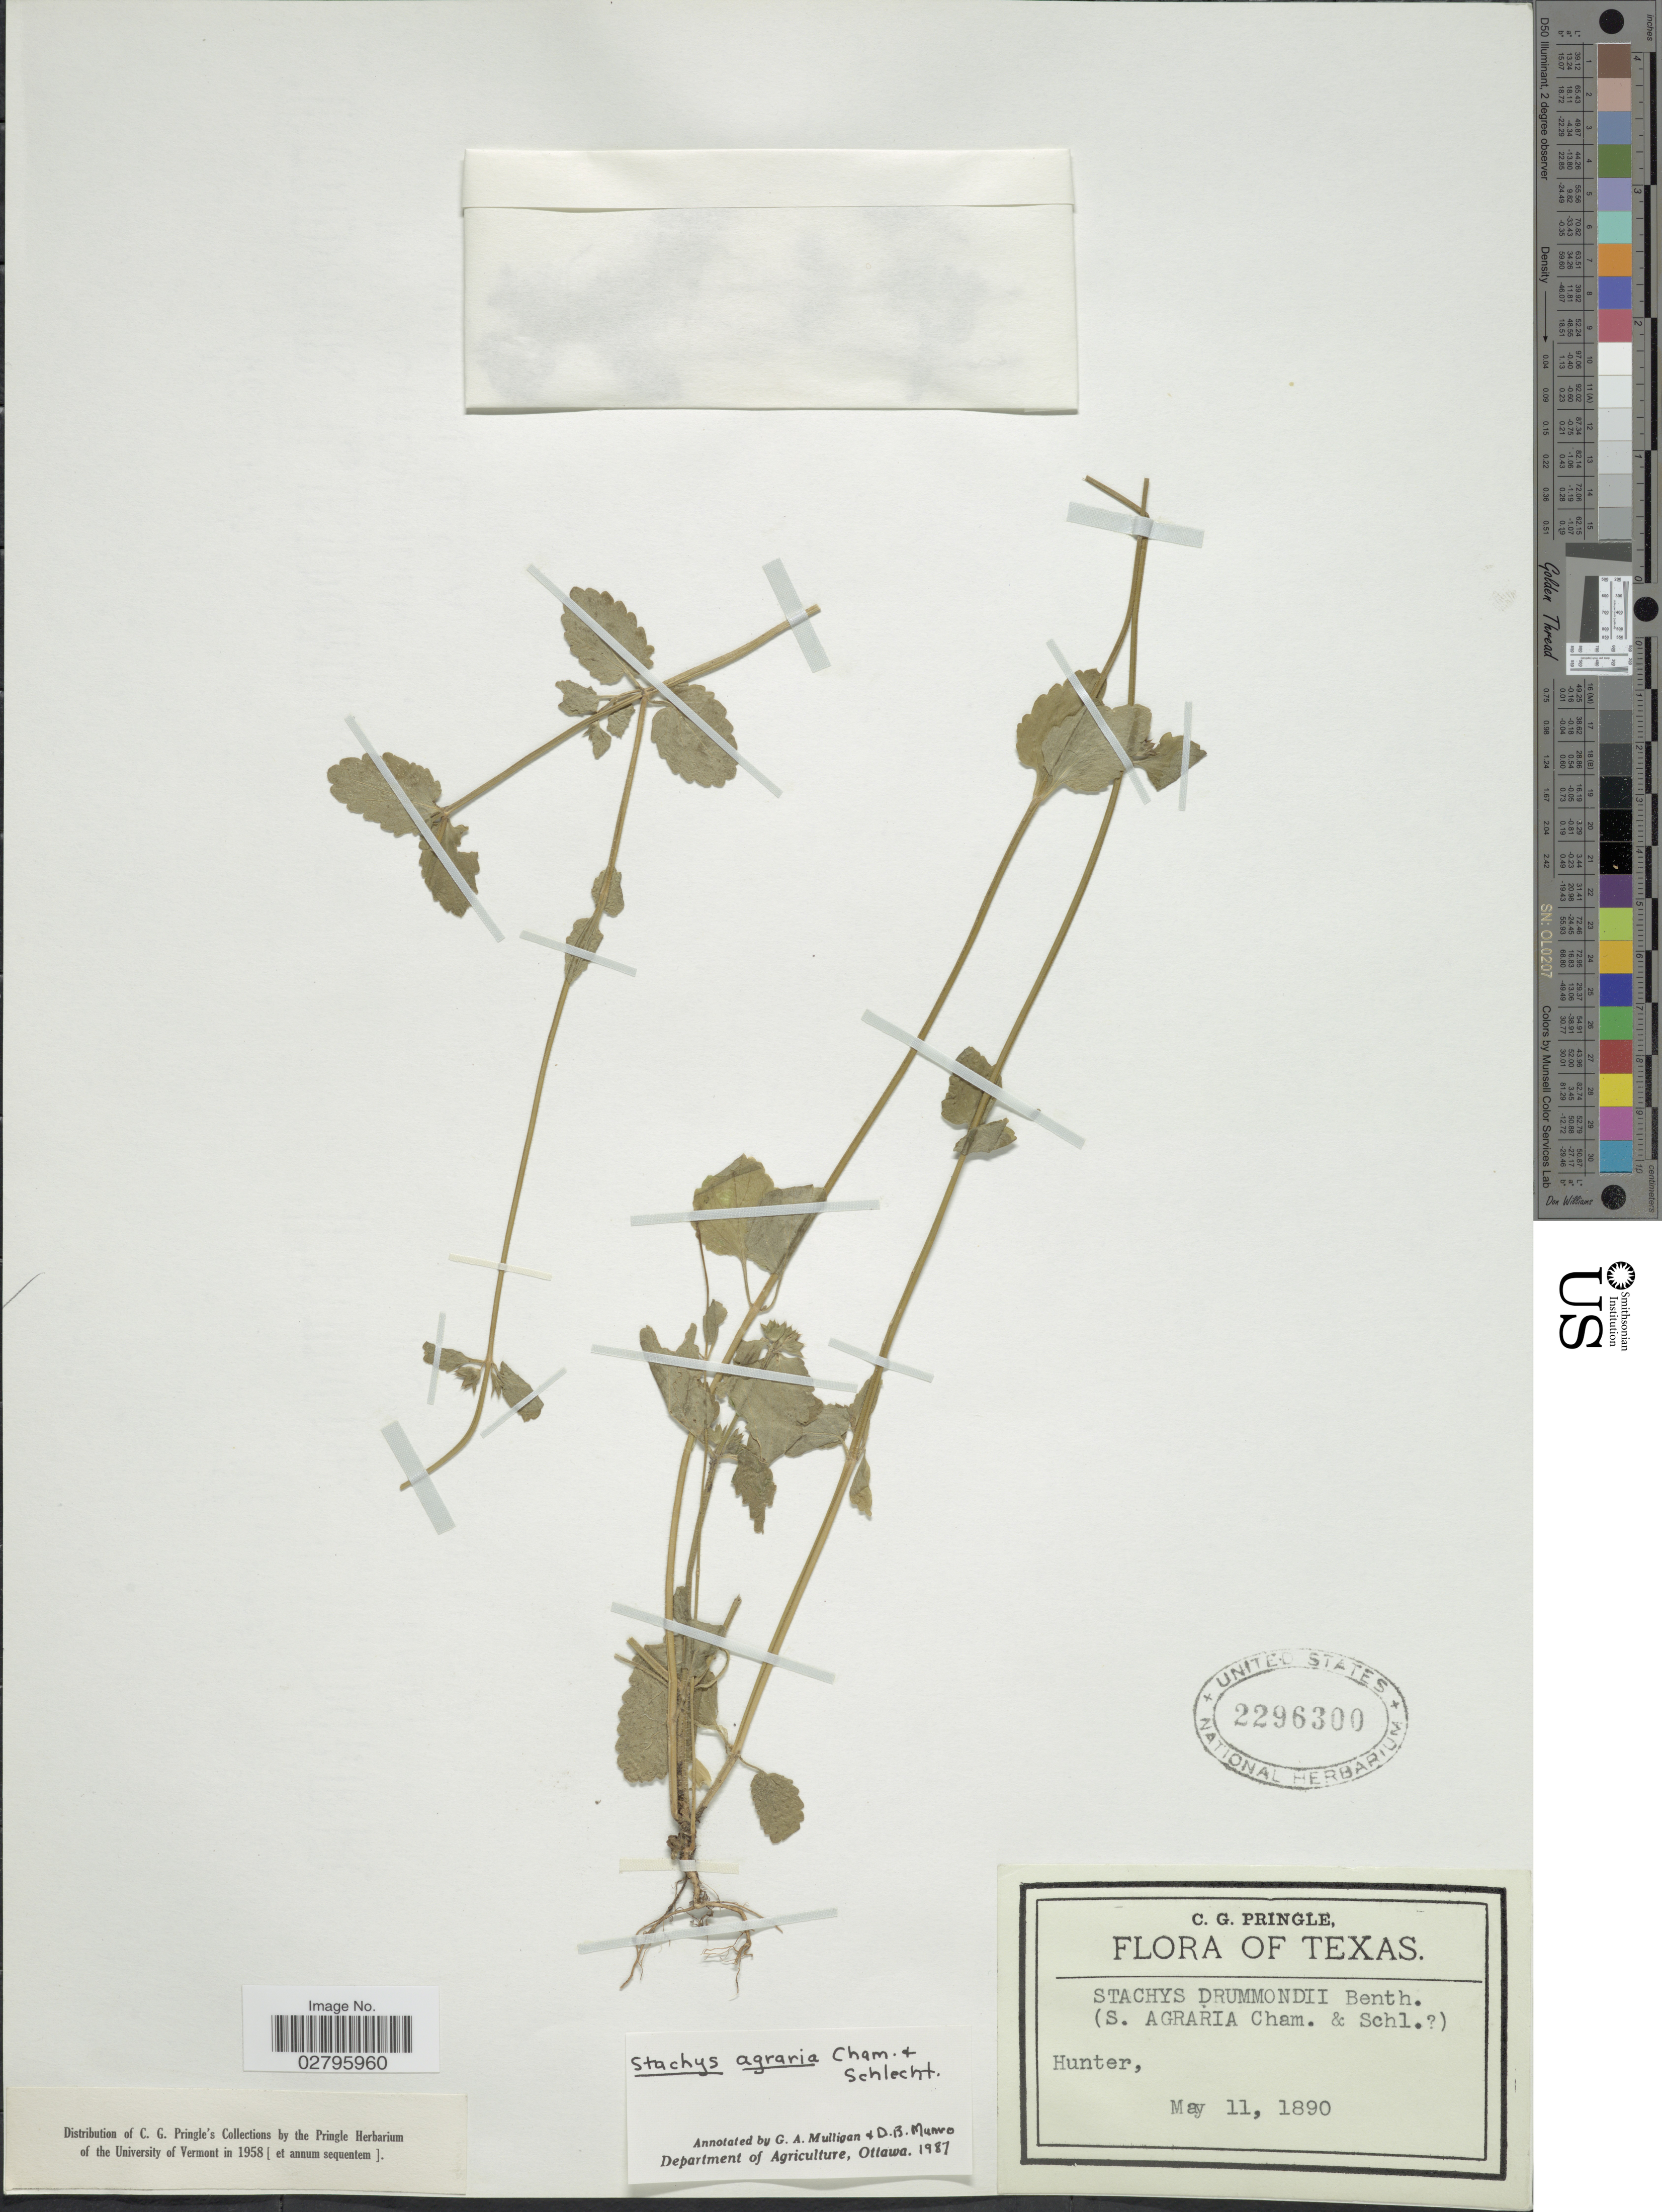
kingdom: Plantae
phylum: Tracheophyta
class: Magnoliopsida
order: Lamiales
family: Lamiaceae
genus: Stachys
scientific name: Stachys agraria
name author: Schltdl. & Cham.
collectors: C. G. Pringle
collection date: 1890-05-11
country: United States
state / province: Texas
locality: Hunter.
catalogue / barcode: US 2296300